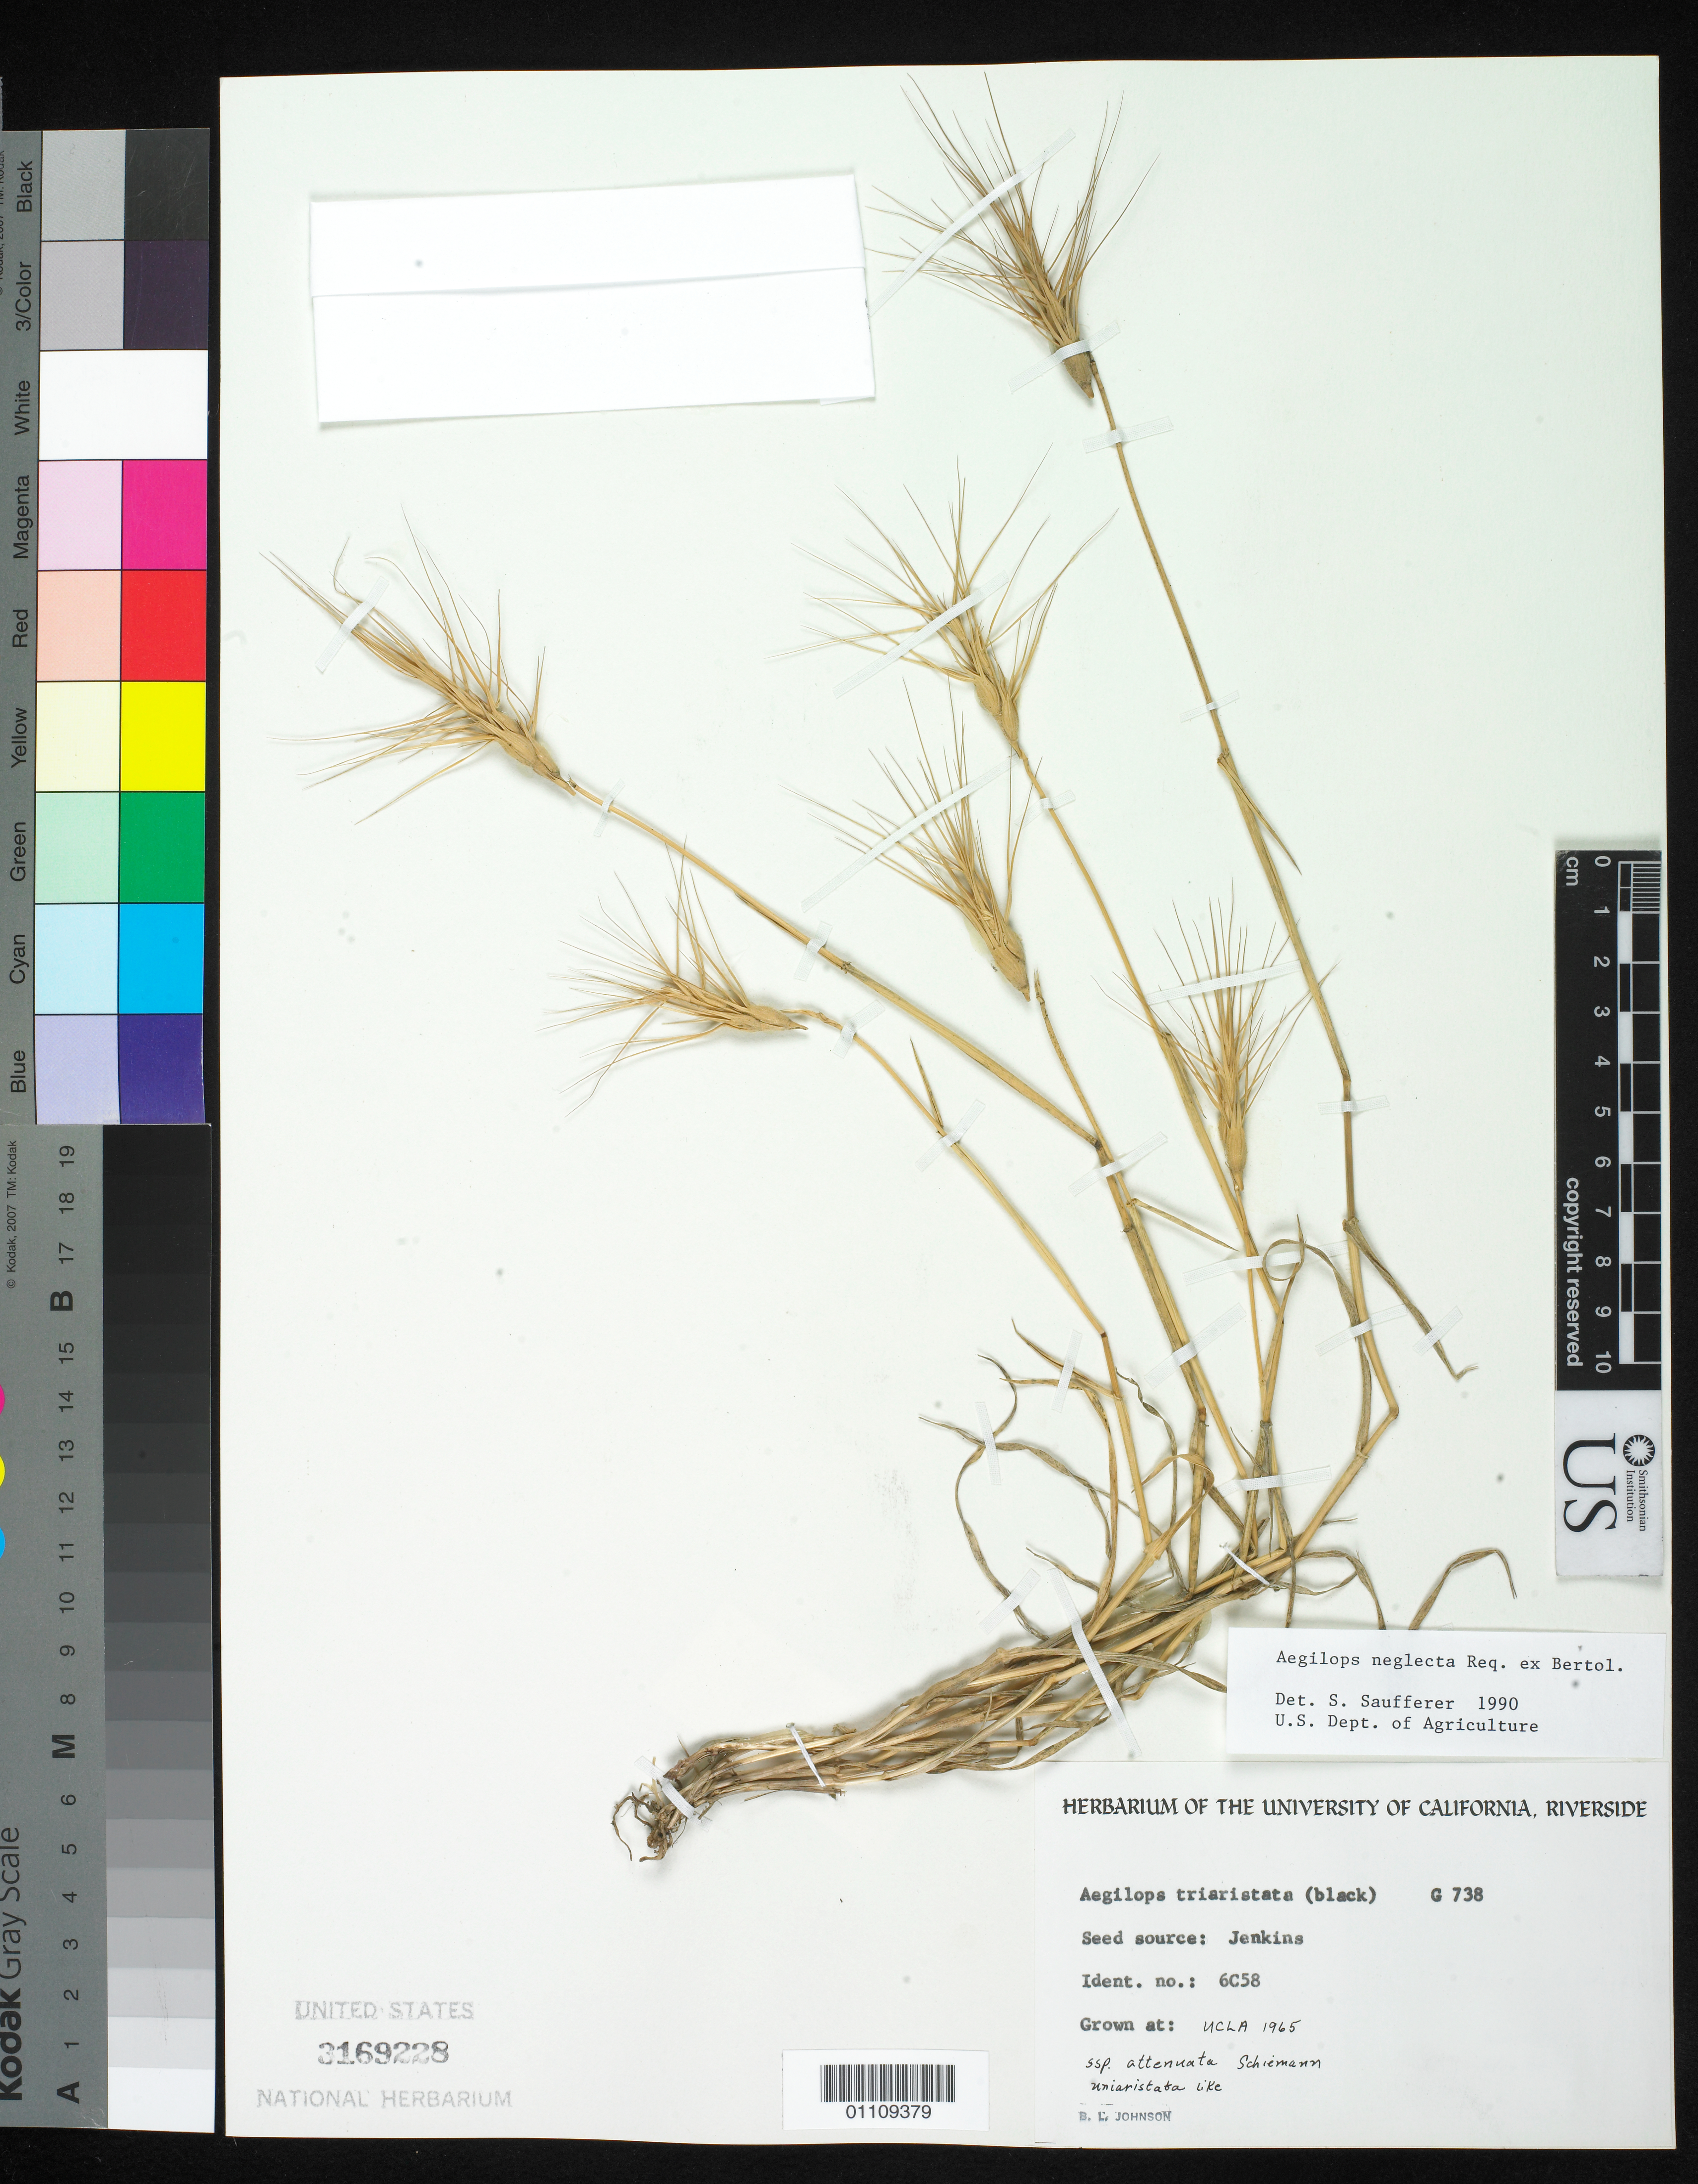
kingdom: Plantae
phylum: Tracheophyta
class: Liliopsida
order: Poales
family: Poaceae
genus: Aegilops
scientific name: Aegilops neglecta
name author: Req. ex Bertol.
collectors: B. Johnson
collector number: G738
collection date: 1965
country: United States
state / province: California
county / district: Los Angeles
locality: UCLA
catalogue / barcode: US 3169228